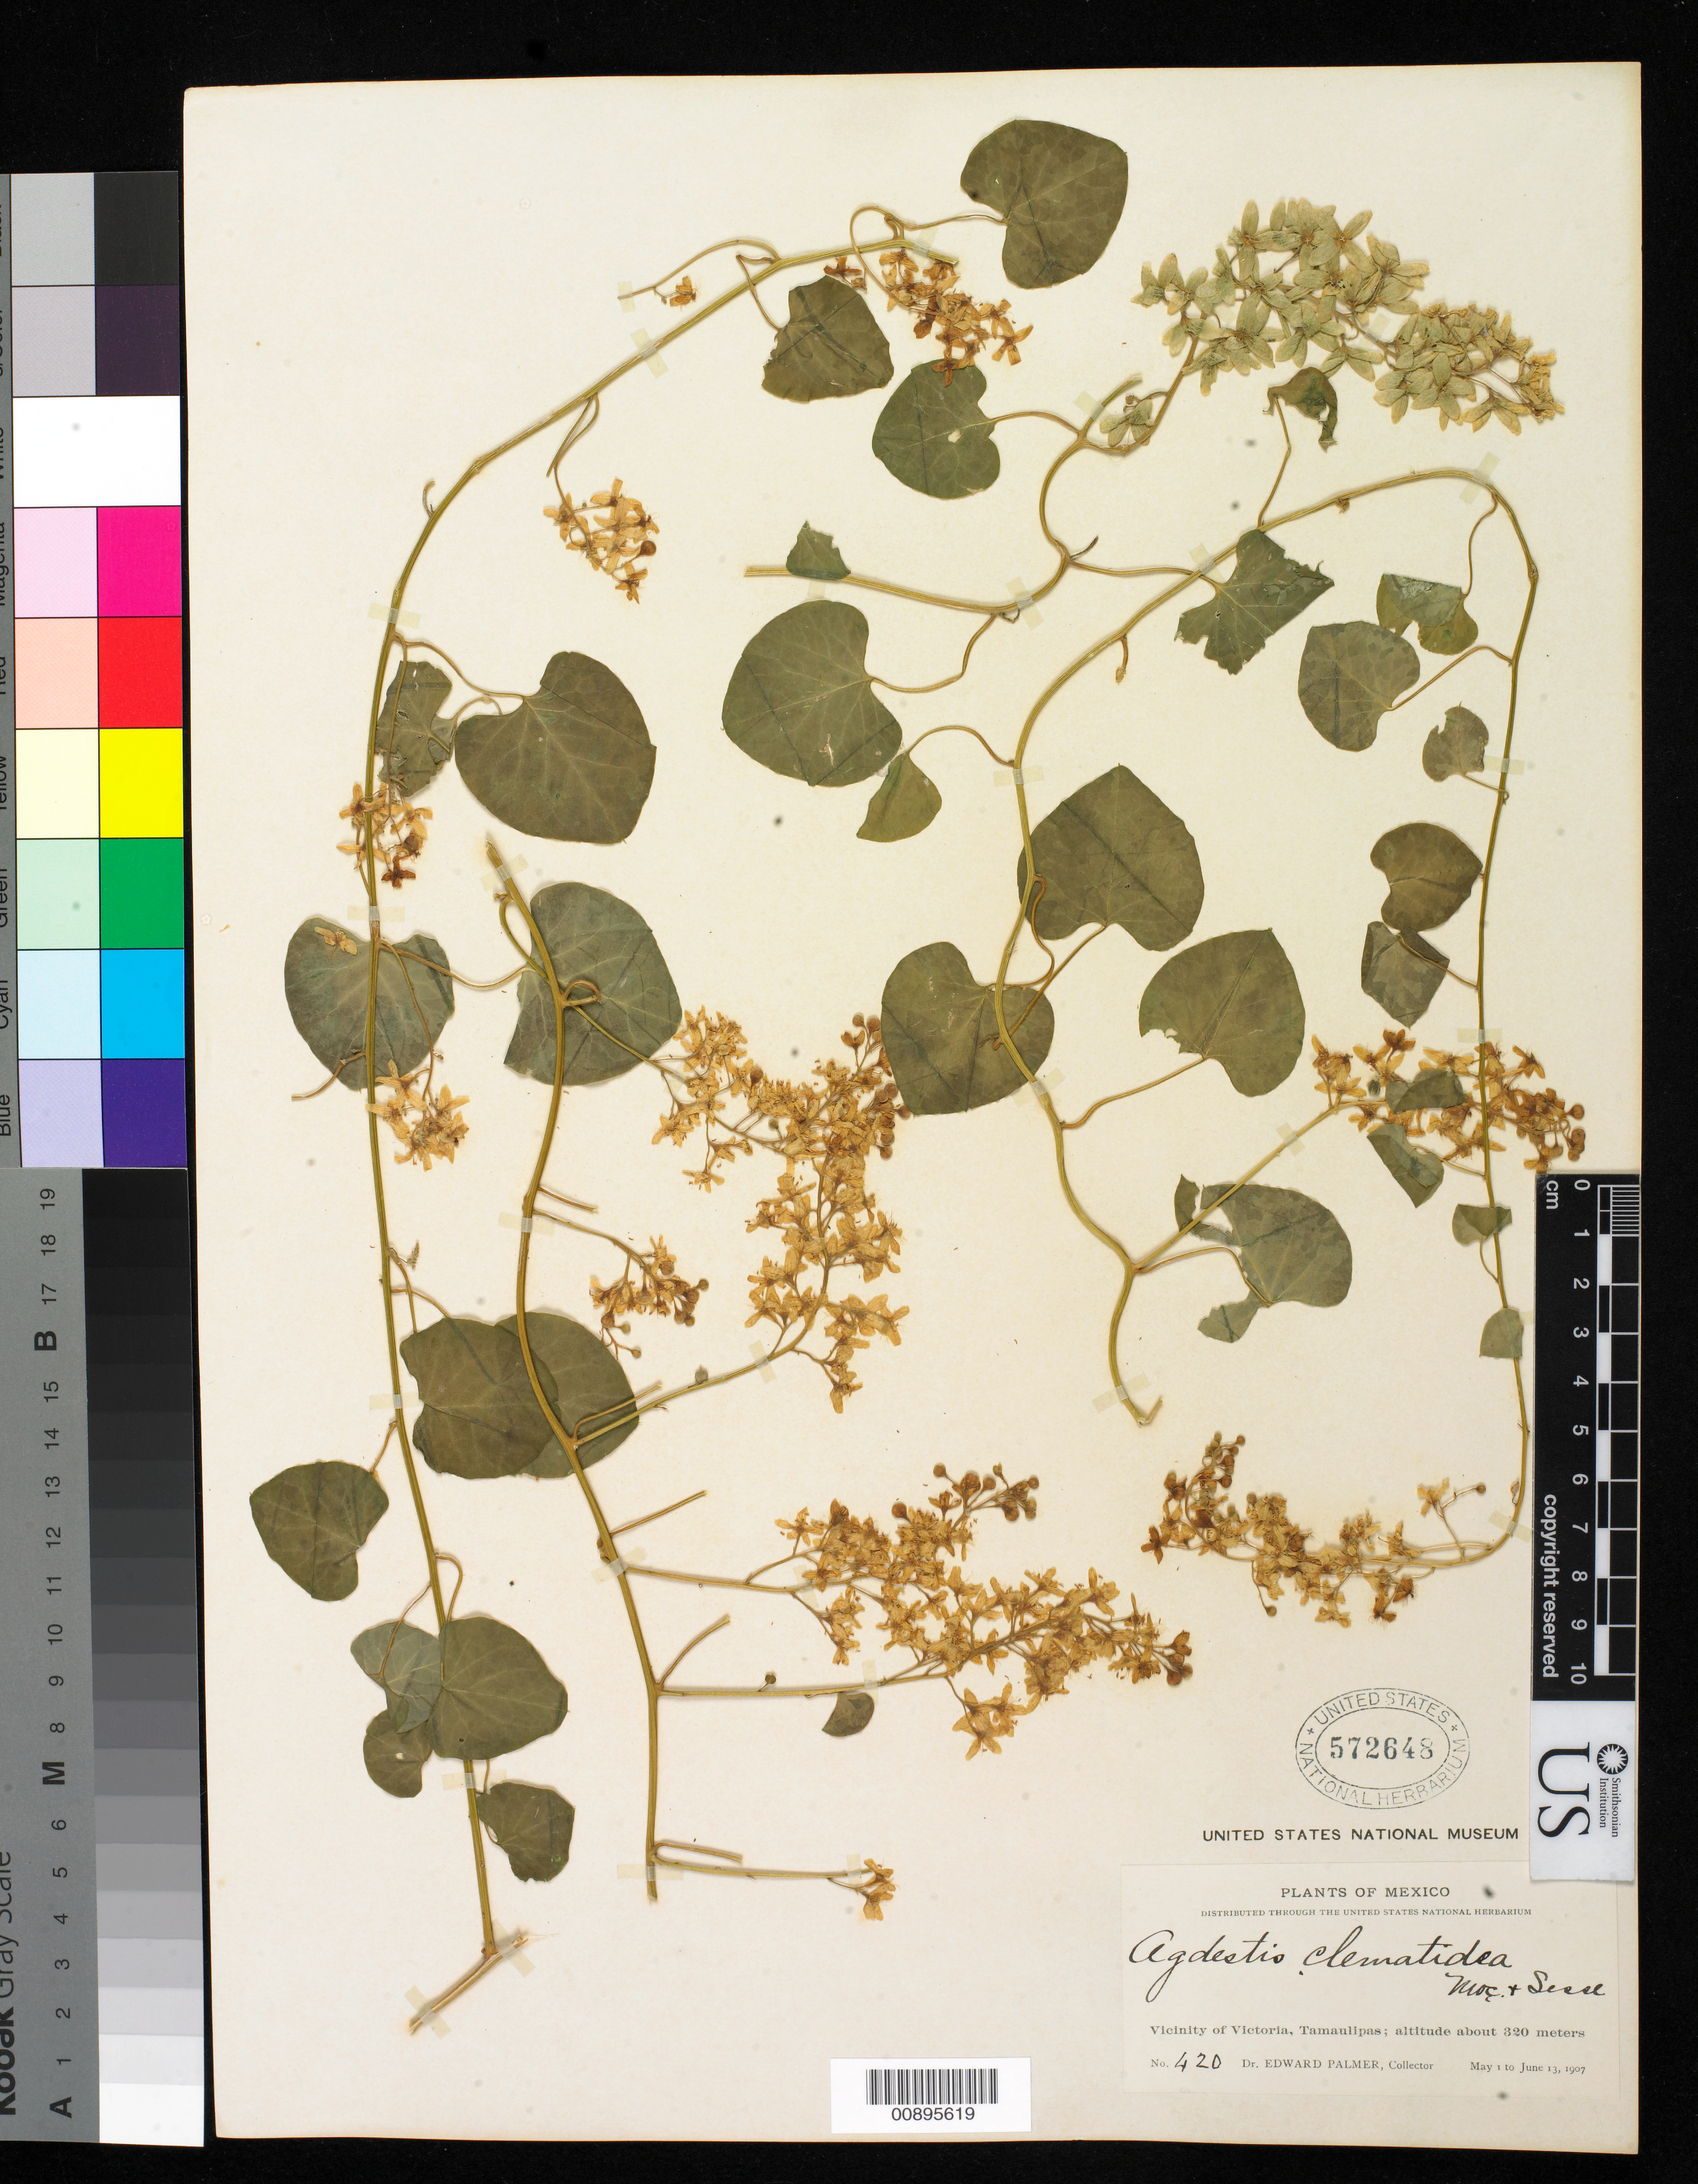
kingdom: Plantae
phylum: Tracheophyta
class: Magnoliopsida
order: Caryophyllales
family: Agdestidaceae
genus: Agdestis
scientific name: Agdestis clematidea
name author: Moc. & Sessé ex DC.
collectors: E. Palmer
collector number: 420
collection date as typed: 01 May 1907 to 13 Jun 1907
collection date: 1907-05-01/1907-06-13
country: Mexico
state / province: Tamaulipas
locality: Vicinity of Victoria.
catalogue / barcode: US 572648